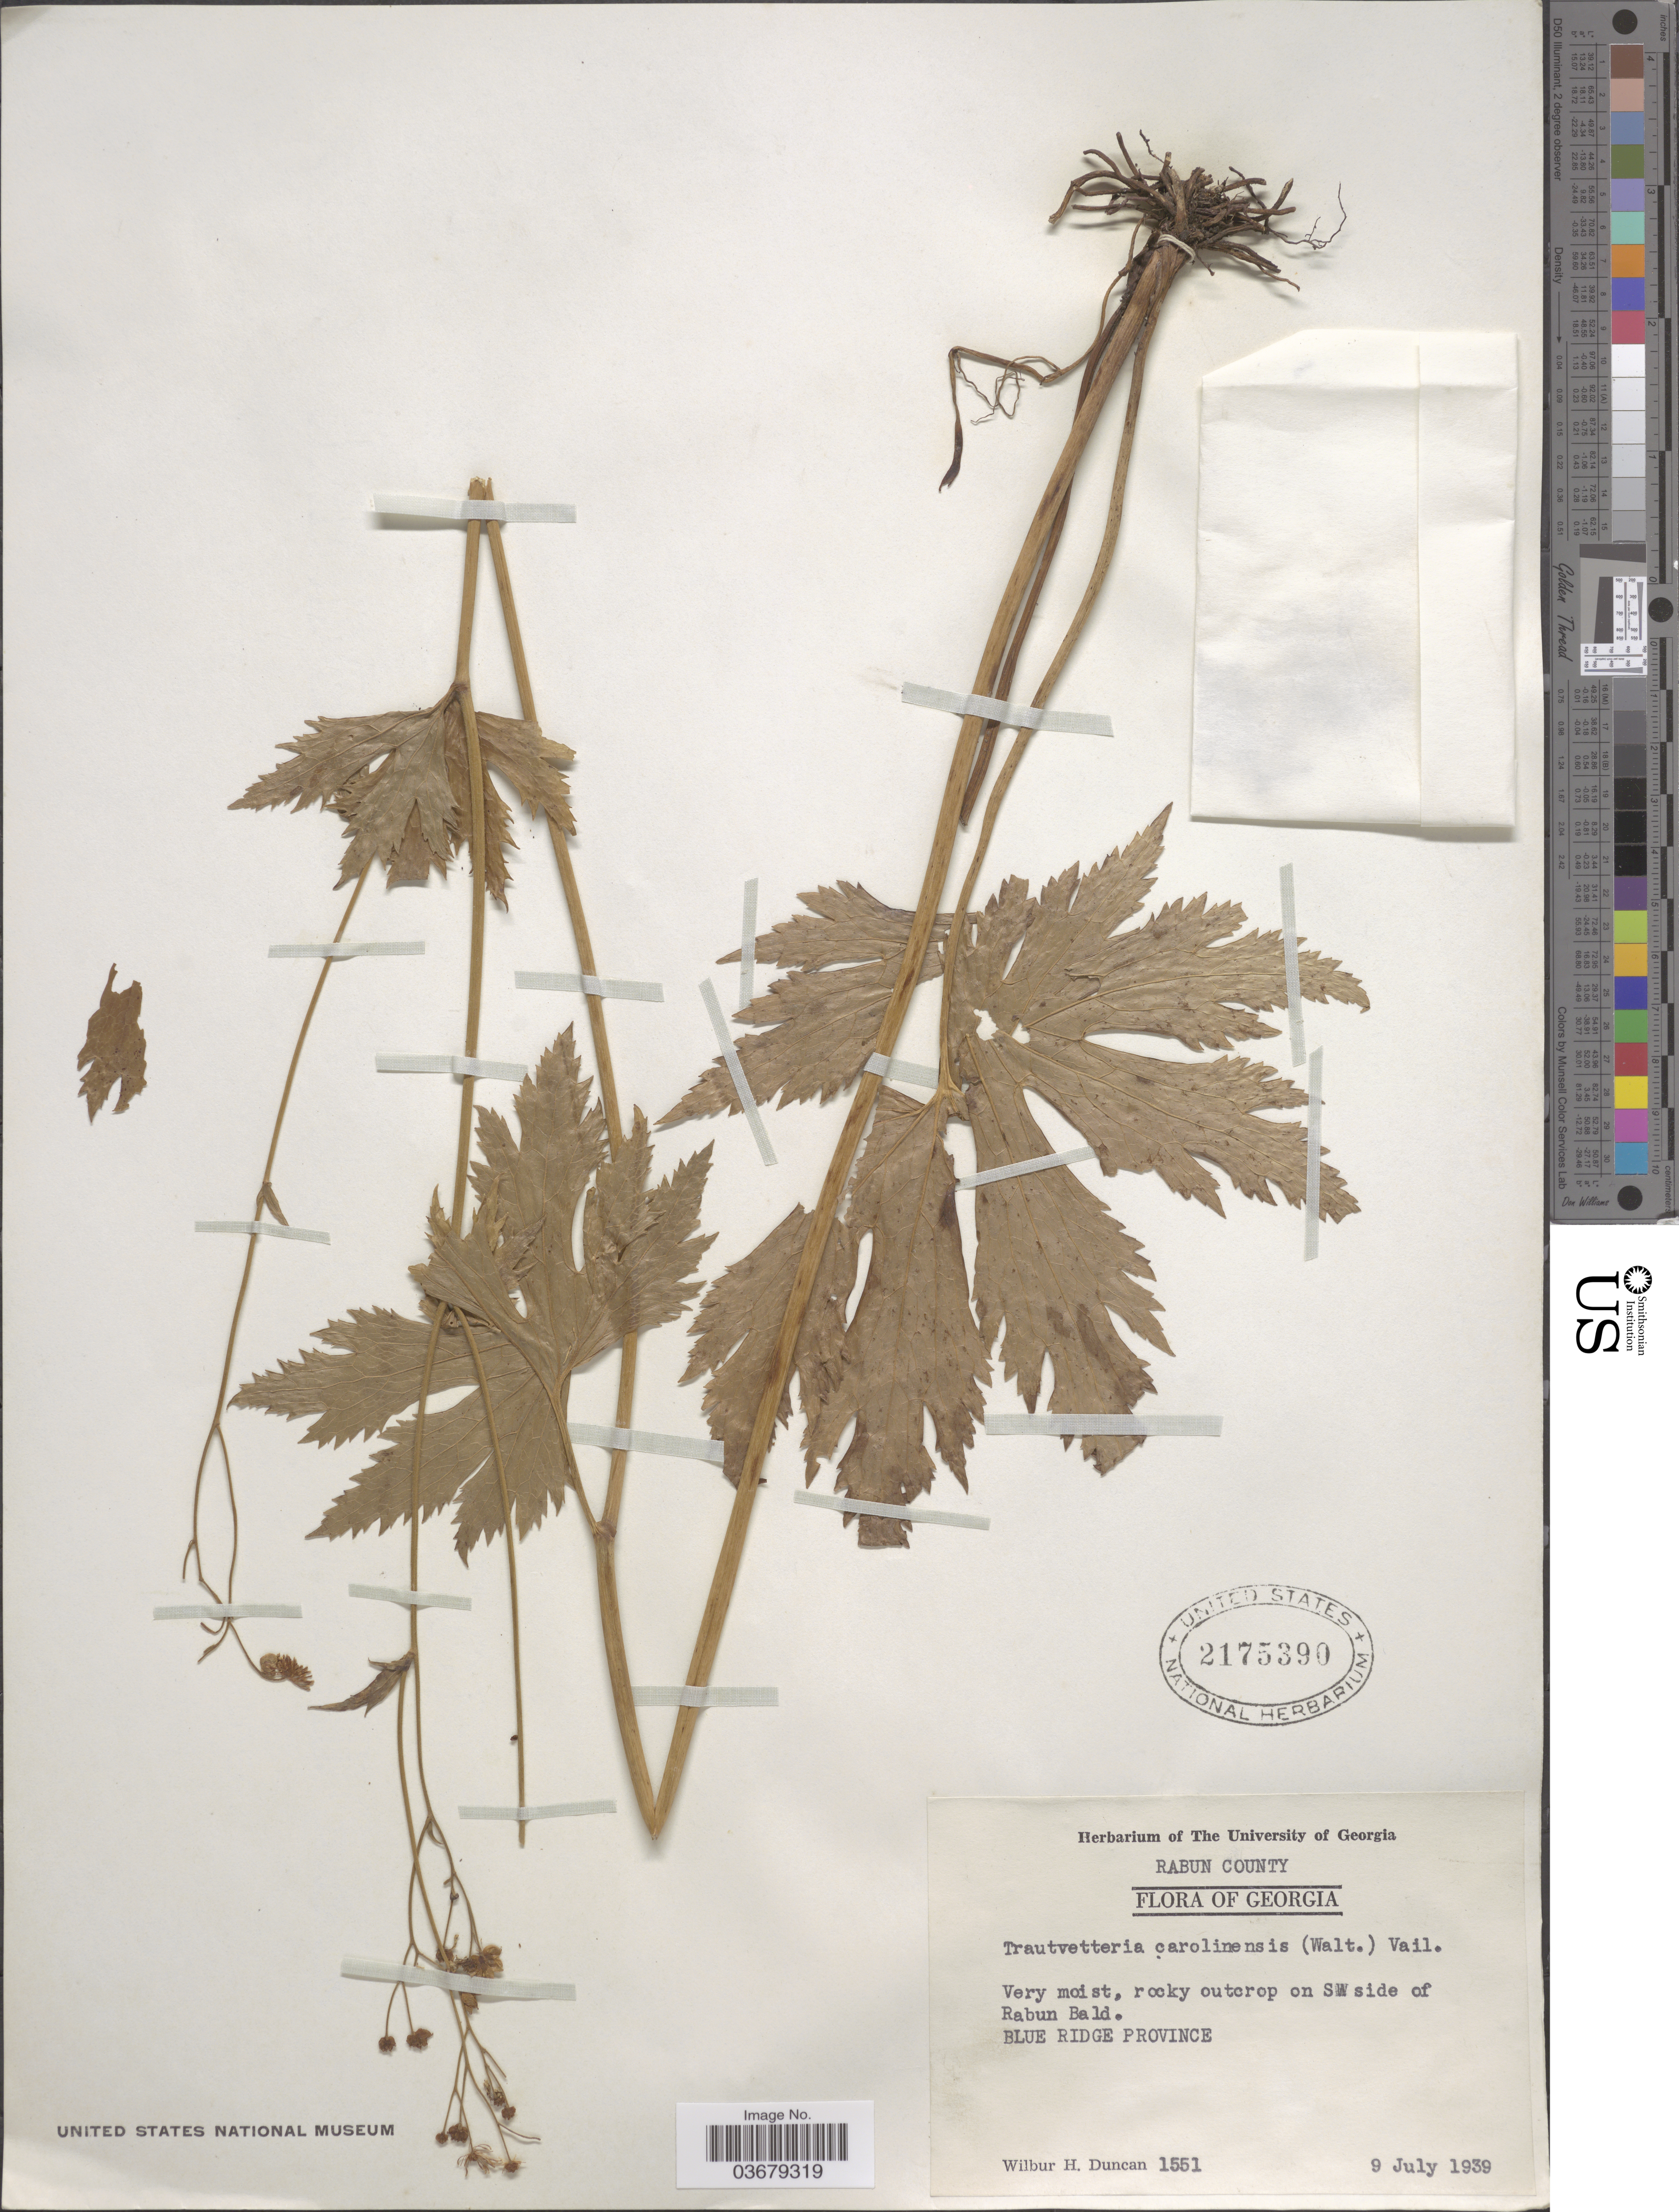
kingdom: Plantae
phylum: Tracheophyta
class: Magnoliopsida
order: Ranunculales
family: Ranunculaceae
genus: Trautvetteria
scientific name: Trautvetteria caroliniensis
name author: (Walter) Vail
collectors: W. H. Duncan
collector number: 1551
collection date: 1939-07-09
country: United States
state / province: Georgia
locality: Rabun County. Rocky outcrop on SW side of Rabun Bald. Blue Ridge Province.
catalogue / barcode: US 2175390